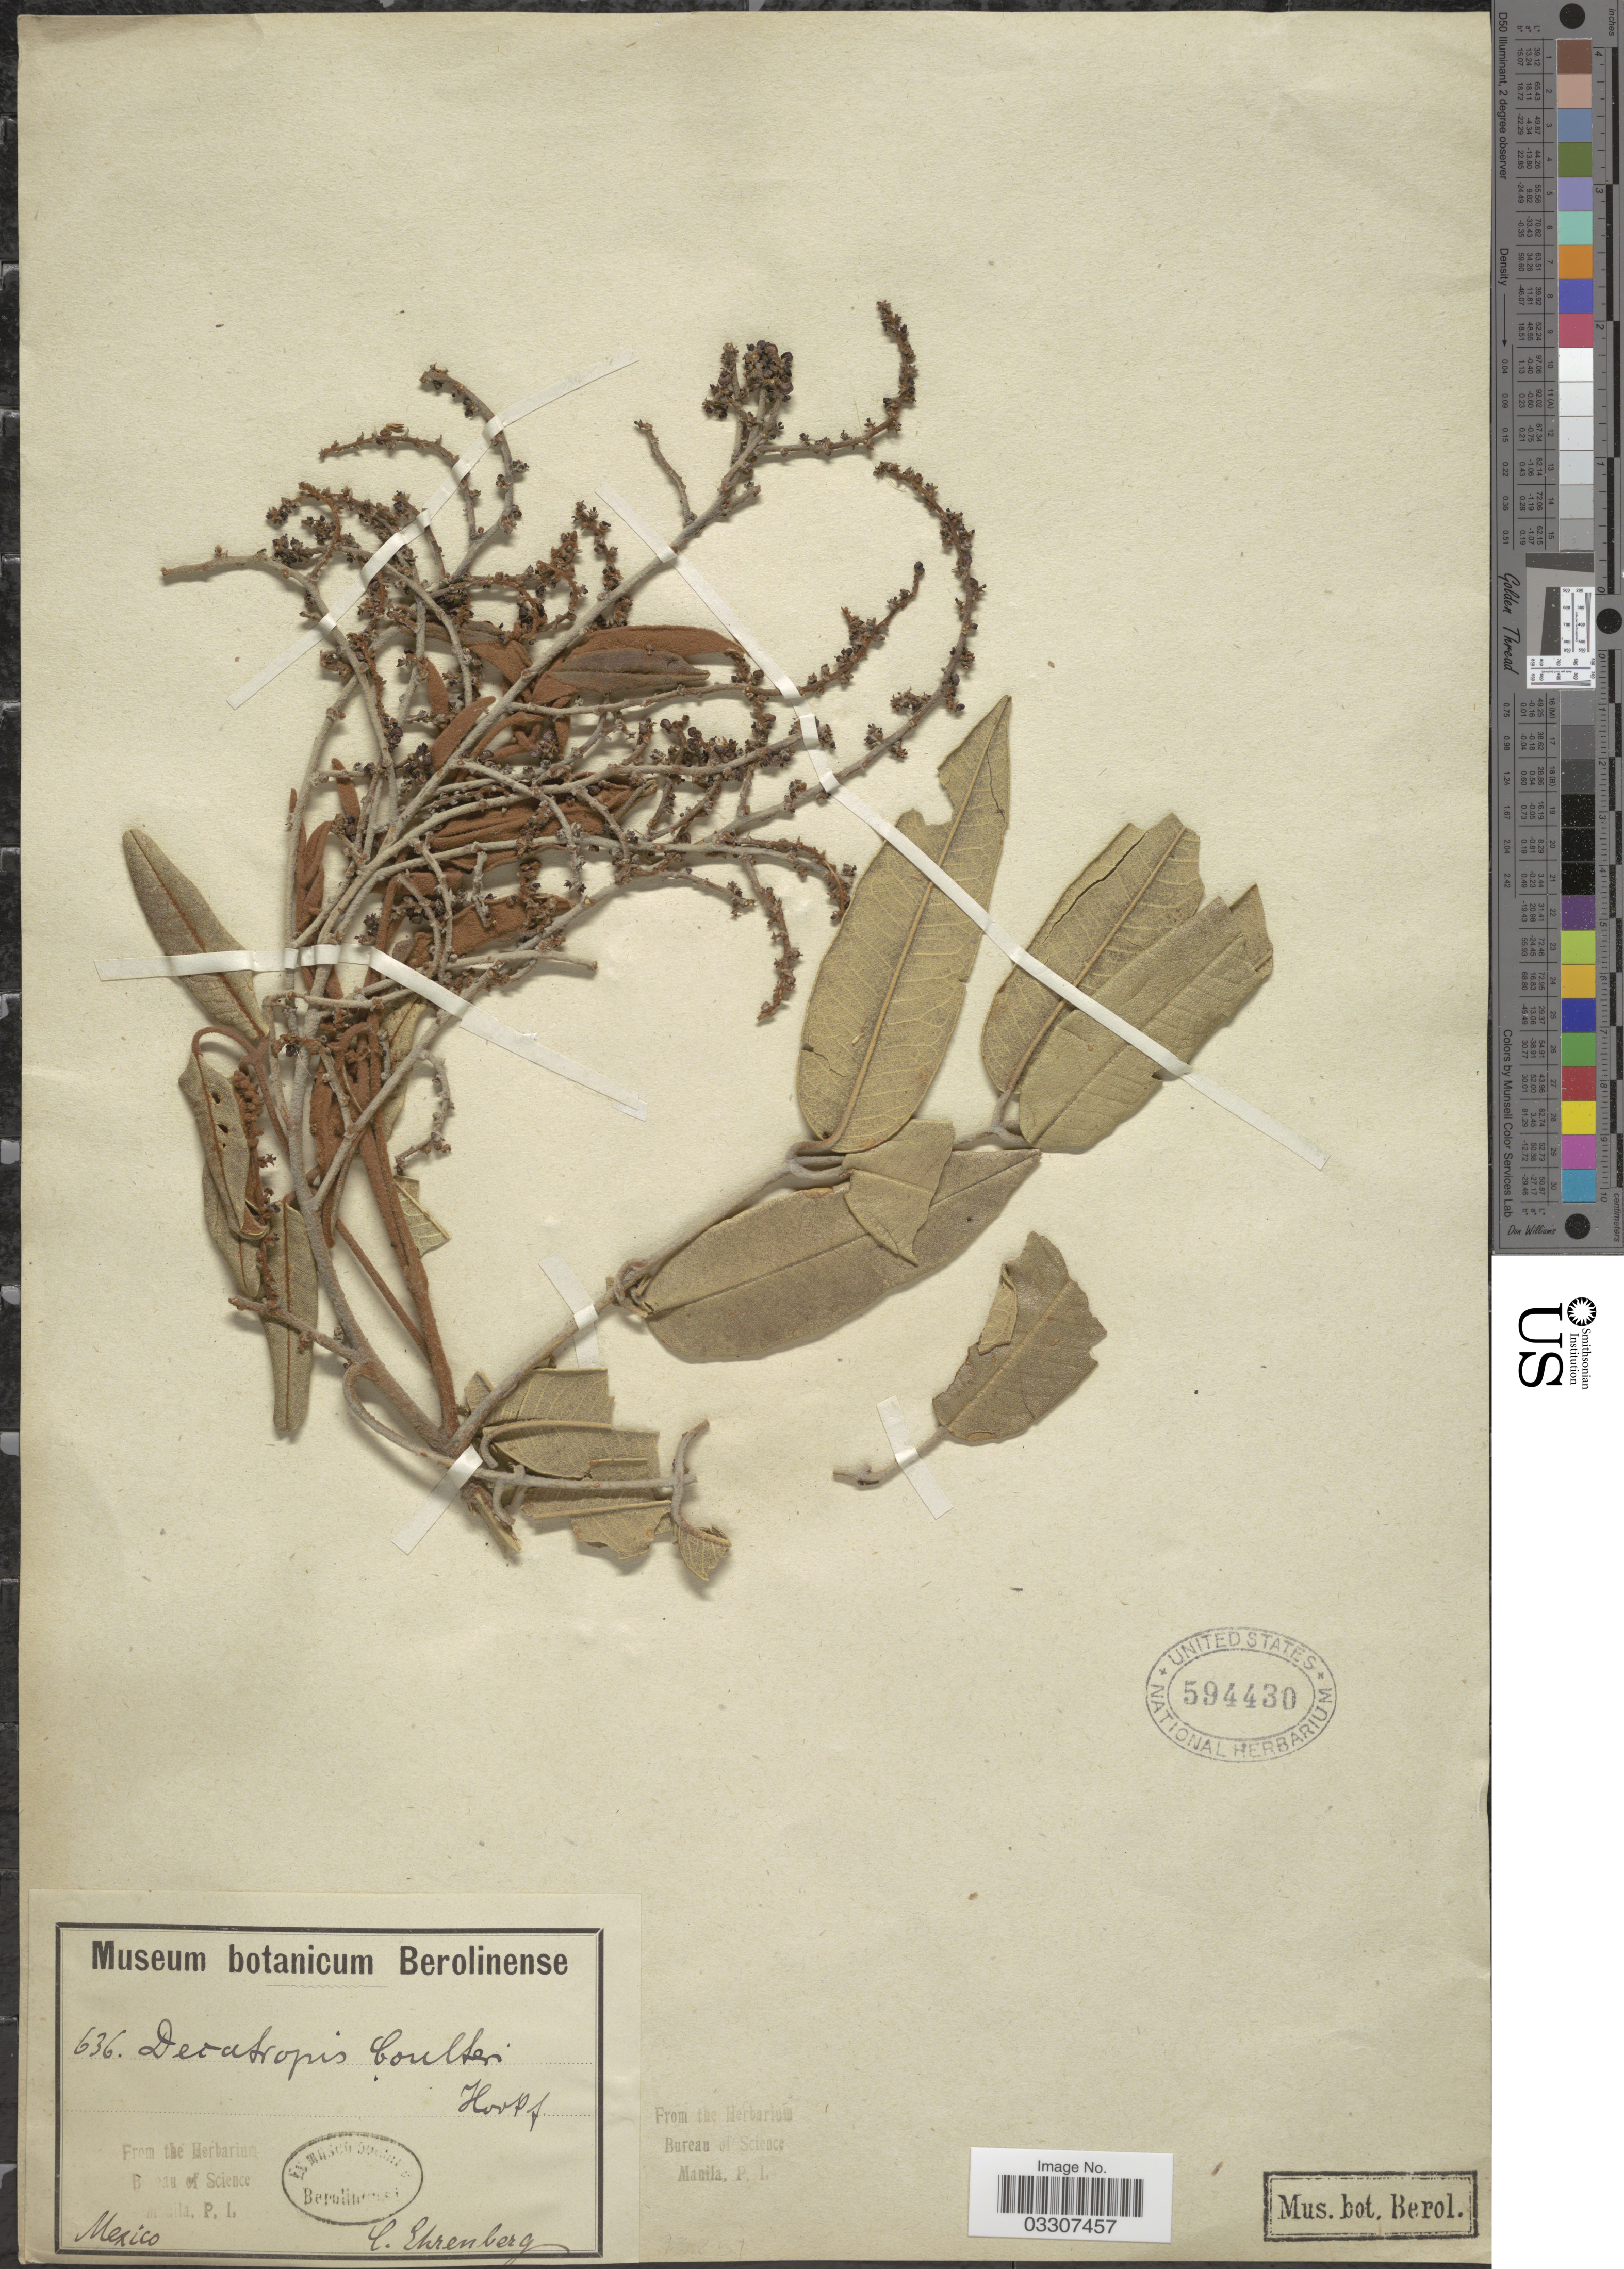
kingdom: Plantae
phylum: Tracheophyta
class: Magnoliopsida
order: Sapindales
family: Rutaceae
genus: Decatropis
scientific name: Decatropis coulteri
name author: Hook. f.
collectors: C. G. Ehrenberg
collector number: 636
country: Mexico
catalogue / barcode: US 594430